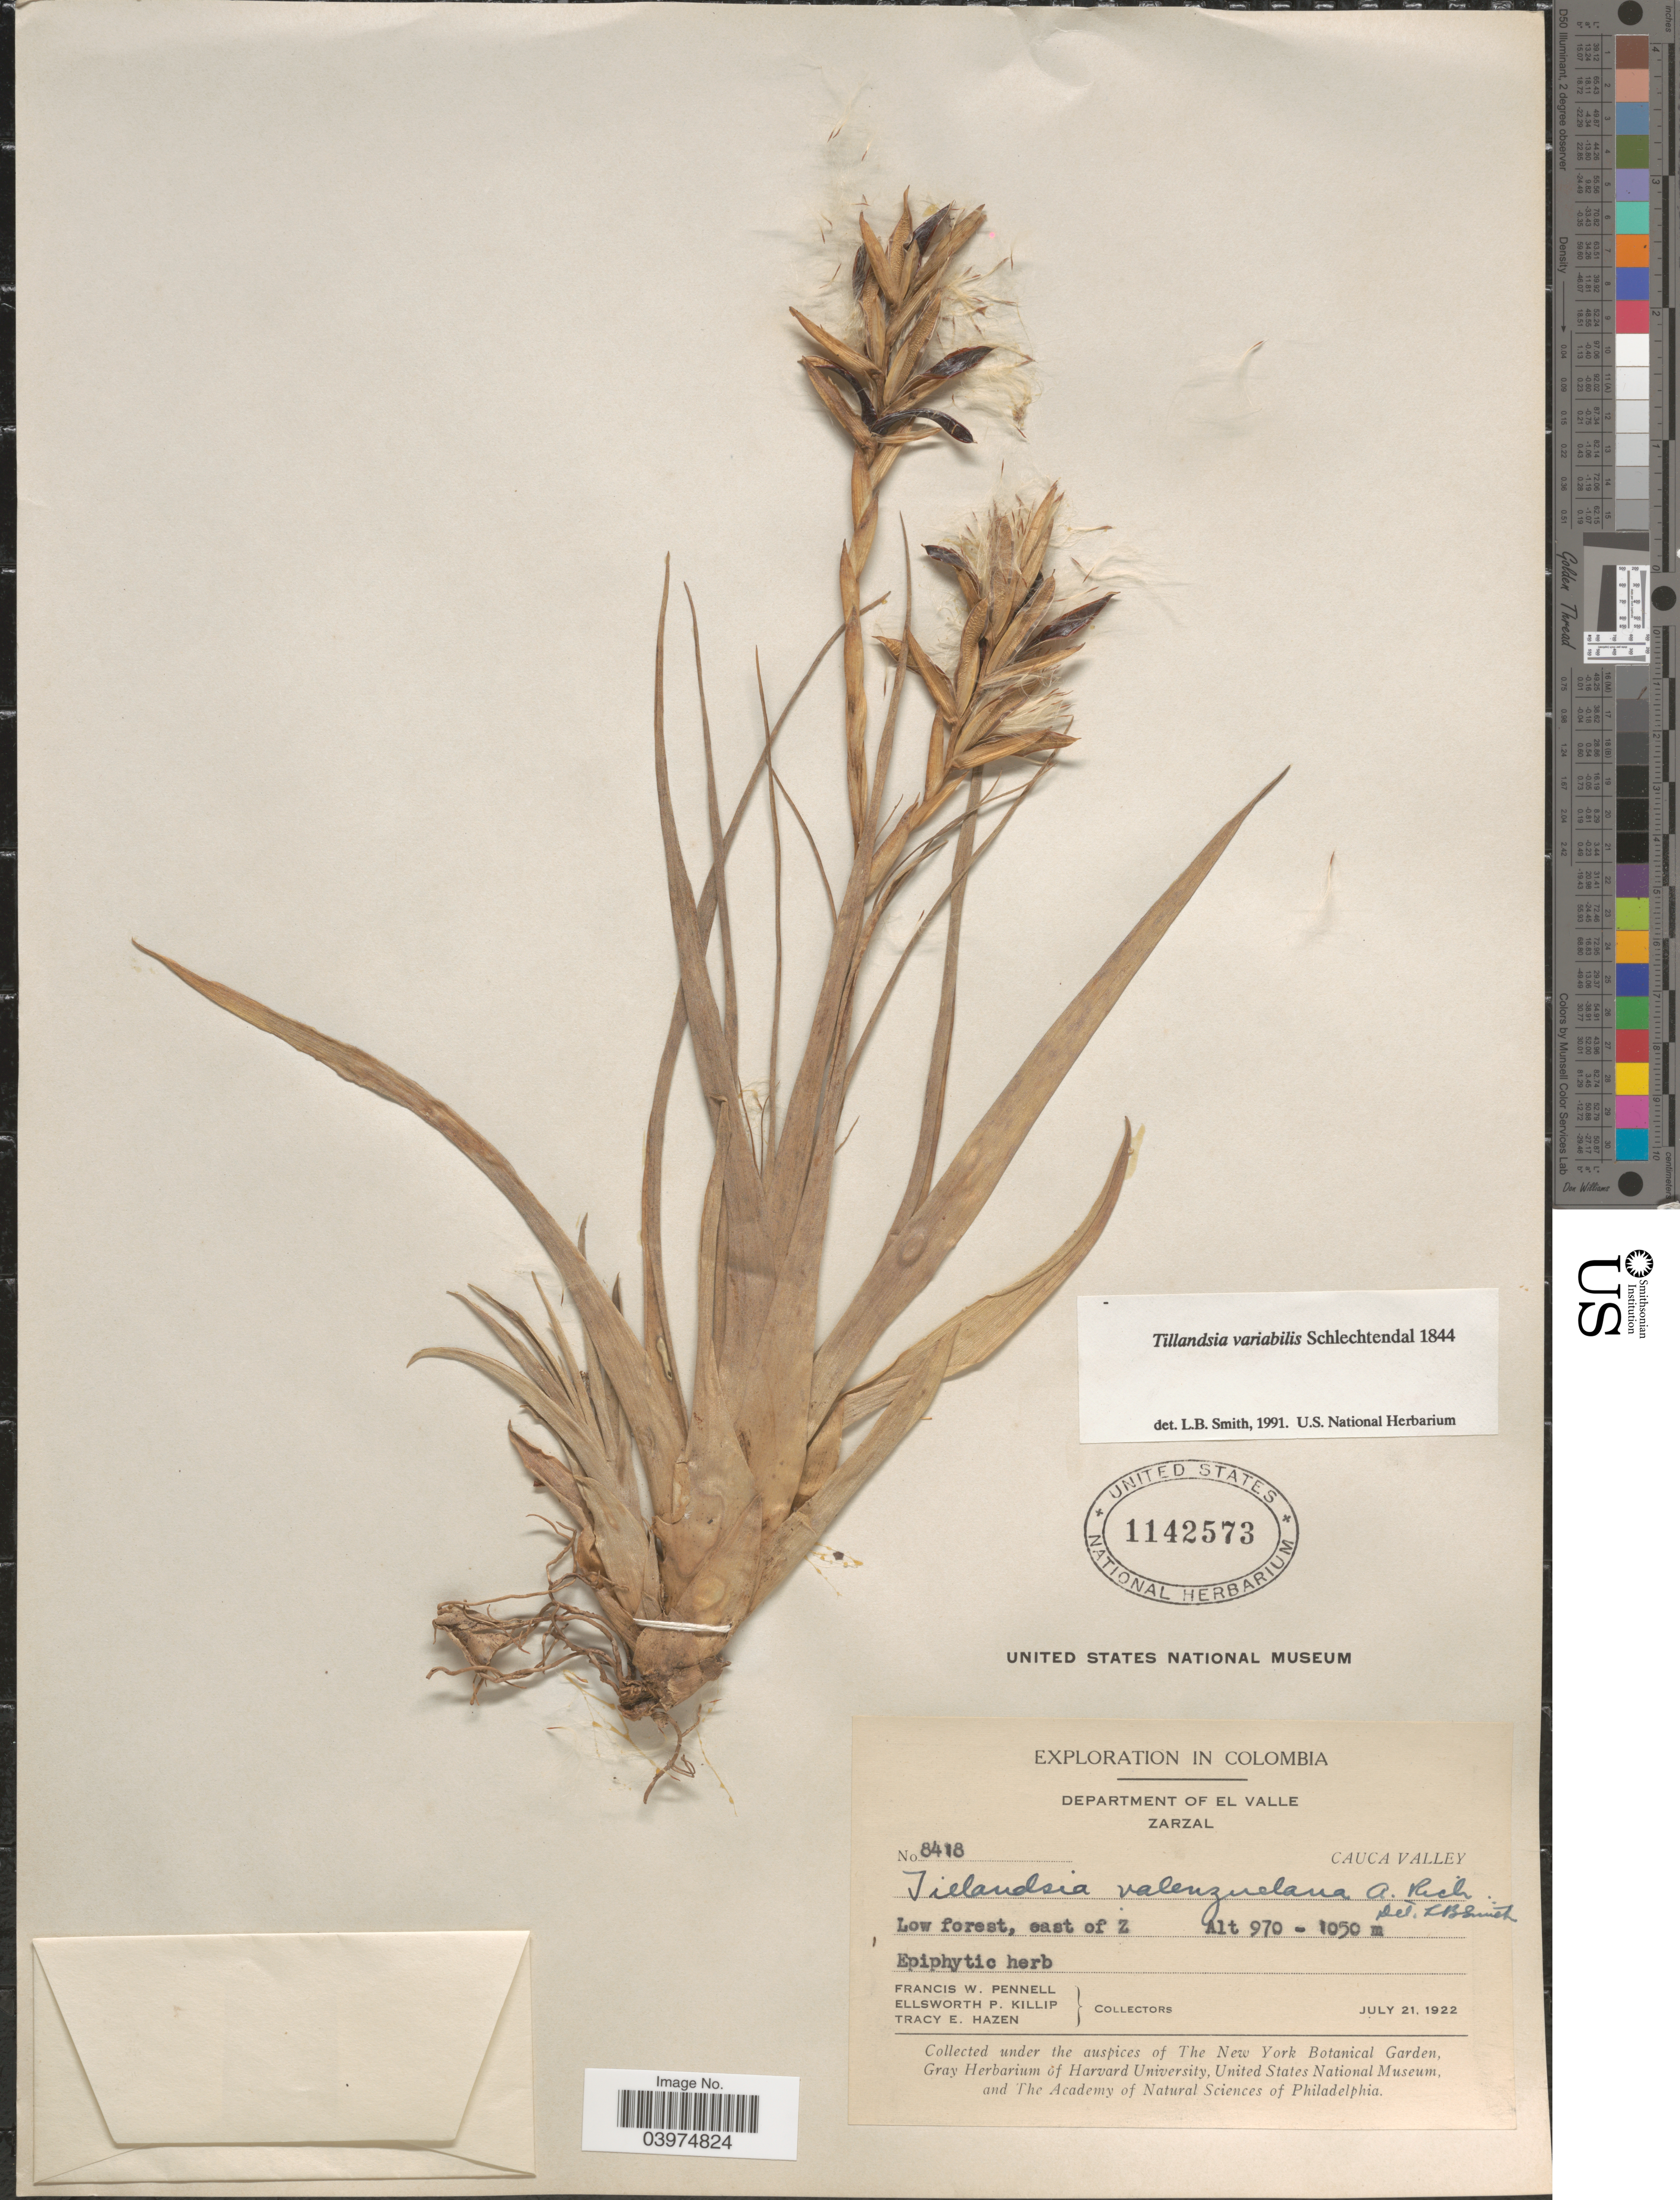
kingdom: Plantae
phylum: Tracheophyta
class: Liliopsida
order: Poales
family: Bromeliaceae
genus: Tillandsia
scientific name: Tillandsia variabilis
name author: Schltdl.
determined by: Smith, Lyman B., (US), NMNH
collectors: F. W. Pennell, E. P. Killip & T. E. Hazen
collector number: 8418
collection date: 1922-07-21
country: Colombia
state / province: Valle del Cauca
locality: Exploration in Colombia. Department of El Valle. Zarzal. Cauca Valley. Low forest, east of z.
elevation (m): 970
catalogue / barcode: US 1142573